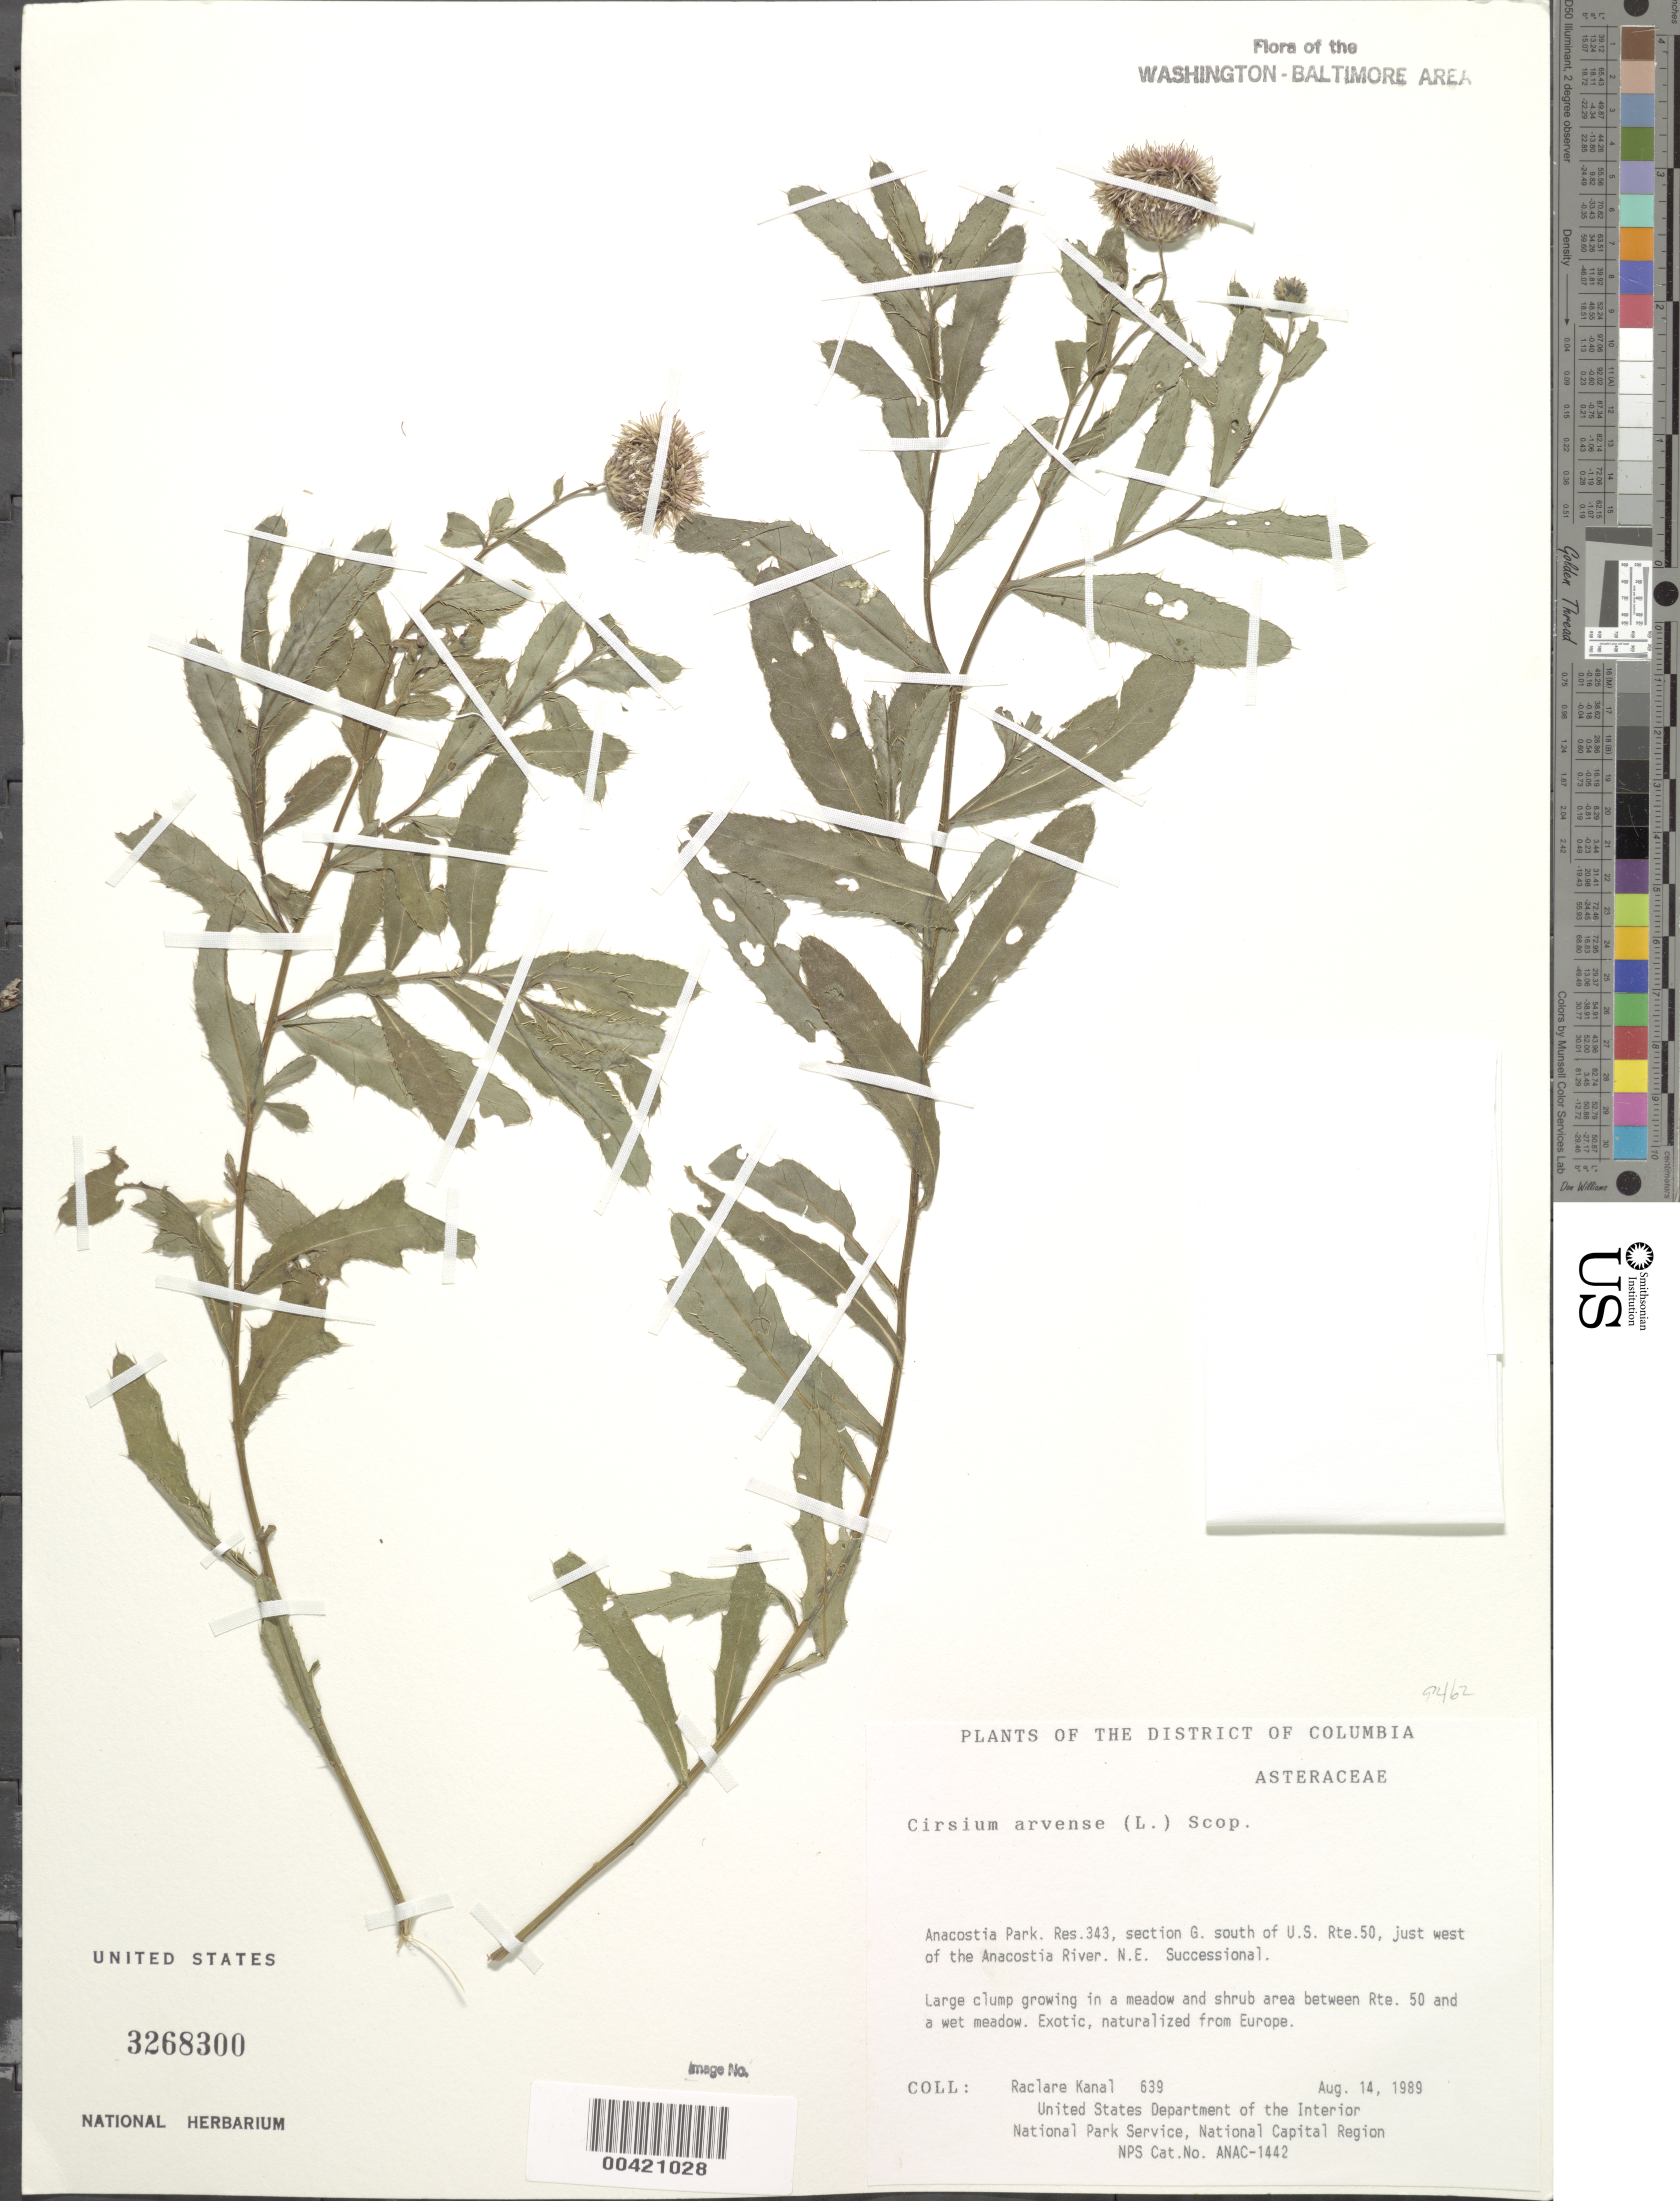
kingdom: Plantae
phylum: Tracheophyta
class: Magnoliopsida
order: Asterales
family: Asteraceae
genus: Cirsium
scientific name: Cirsium arvense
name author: (L.) Scop.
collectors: R. Kanal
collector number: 639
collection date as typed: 14 Aug 1989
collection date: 1989-08-14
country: United States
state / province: District of Columbia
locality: Anacostia Park, Res 343 Section G, south of US Rt. 50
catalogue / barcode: US 3268300